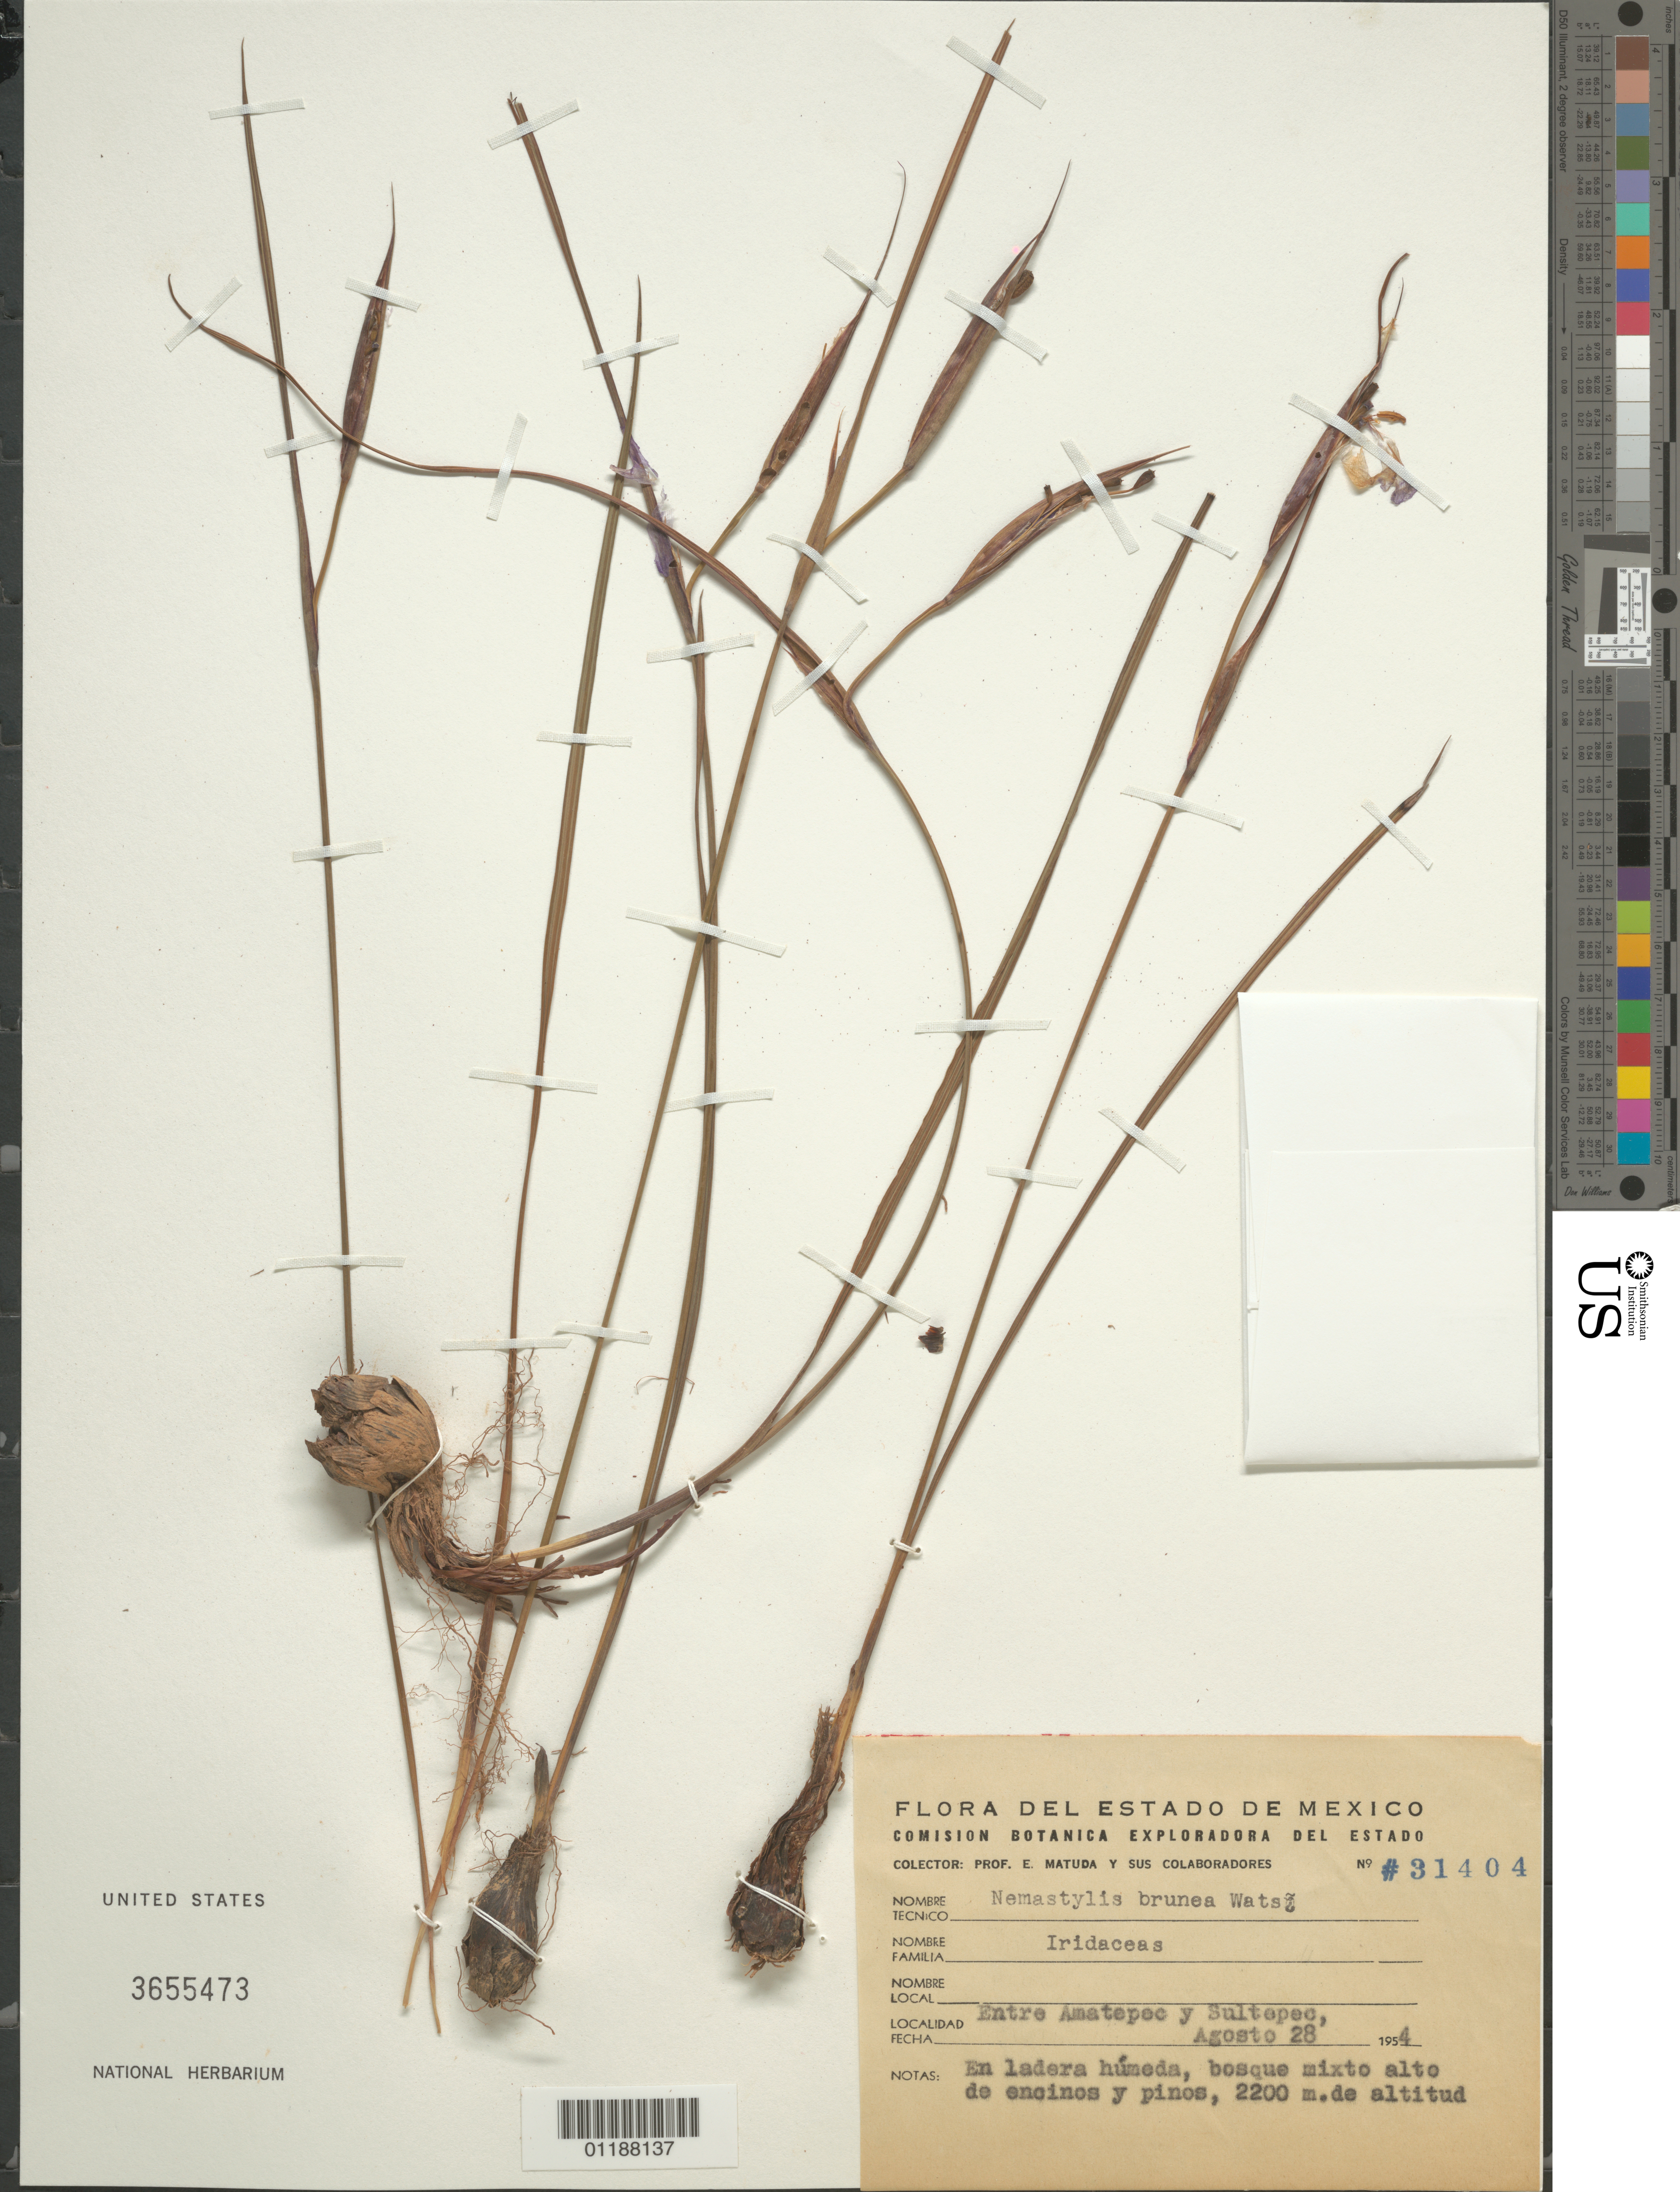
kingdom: Plantae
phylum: Tracheophyta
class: Liliopsida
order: Asparagales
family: Iridaceae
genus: Nemastylis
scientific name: Nemastylis brunnea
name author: S. Watson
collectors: E. Matuda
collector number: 31404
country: Mexico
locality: Between Amatepec and Sultepec.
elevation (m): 2200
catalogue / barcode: US 3655473